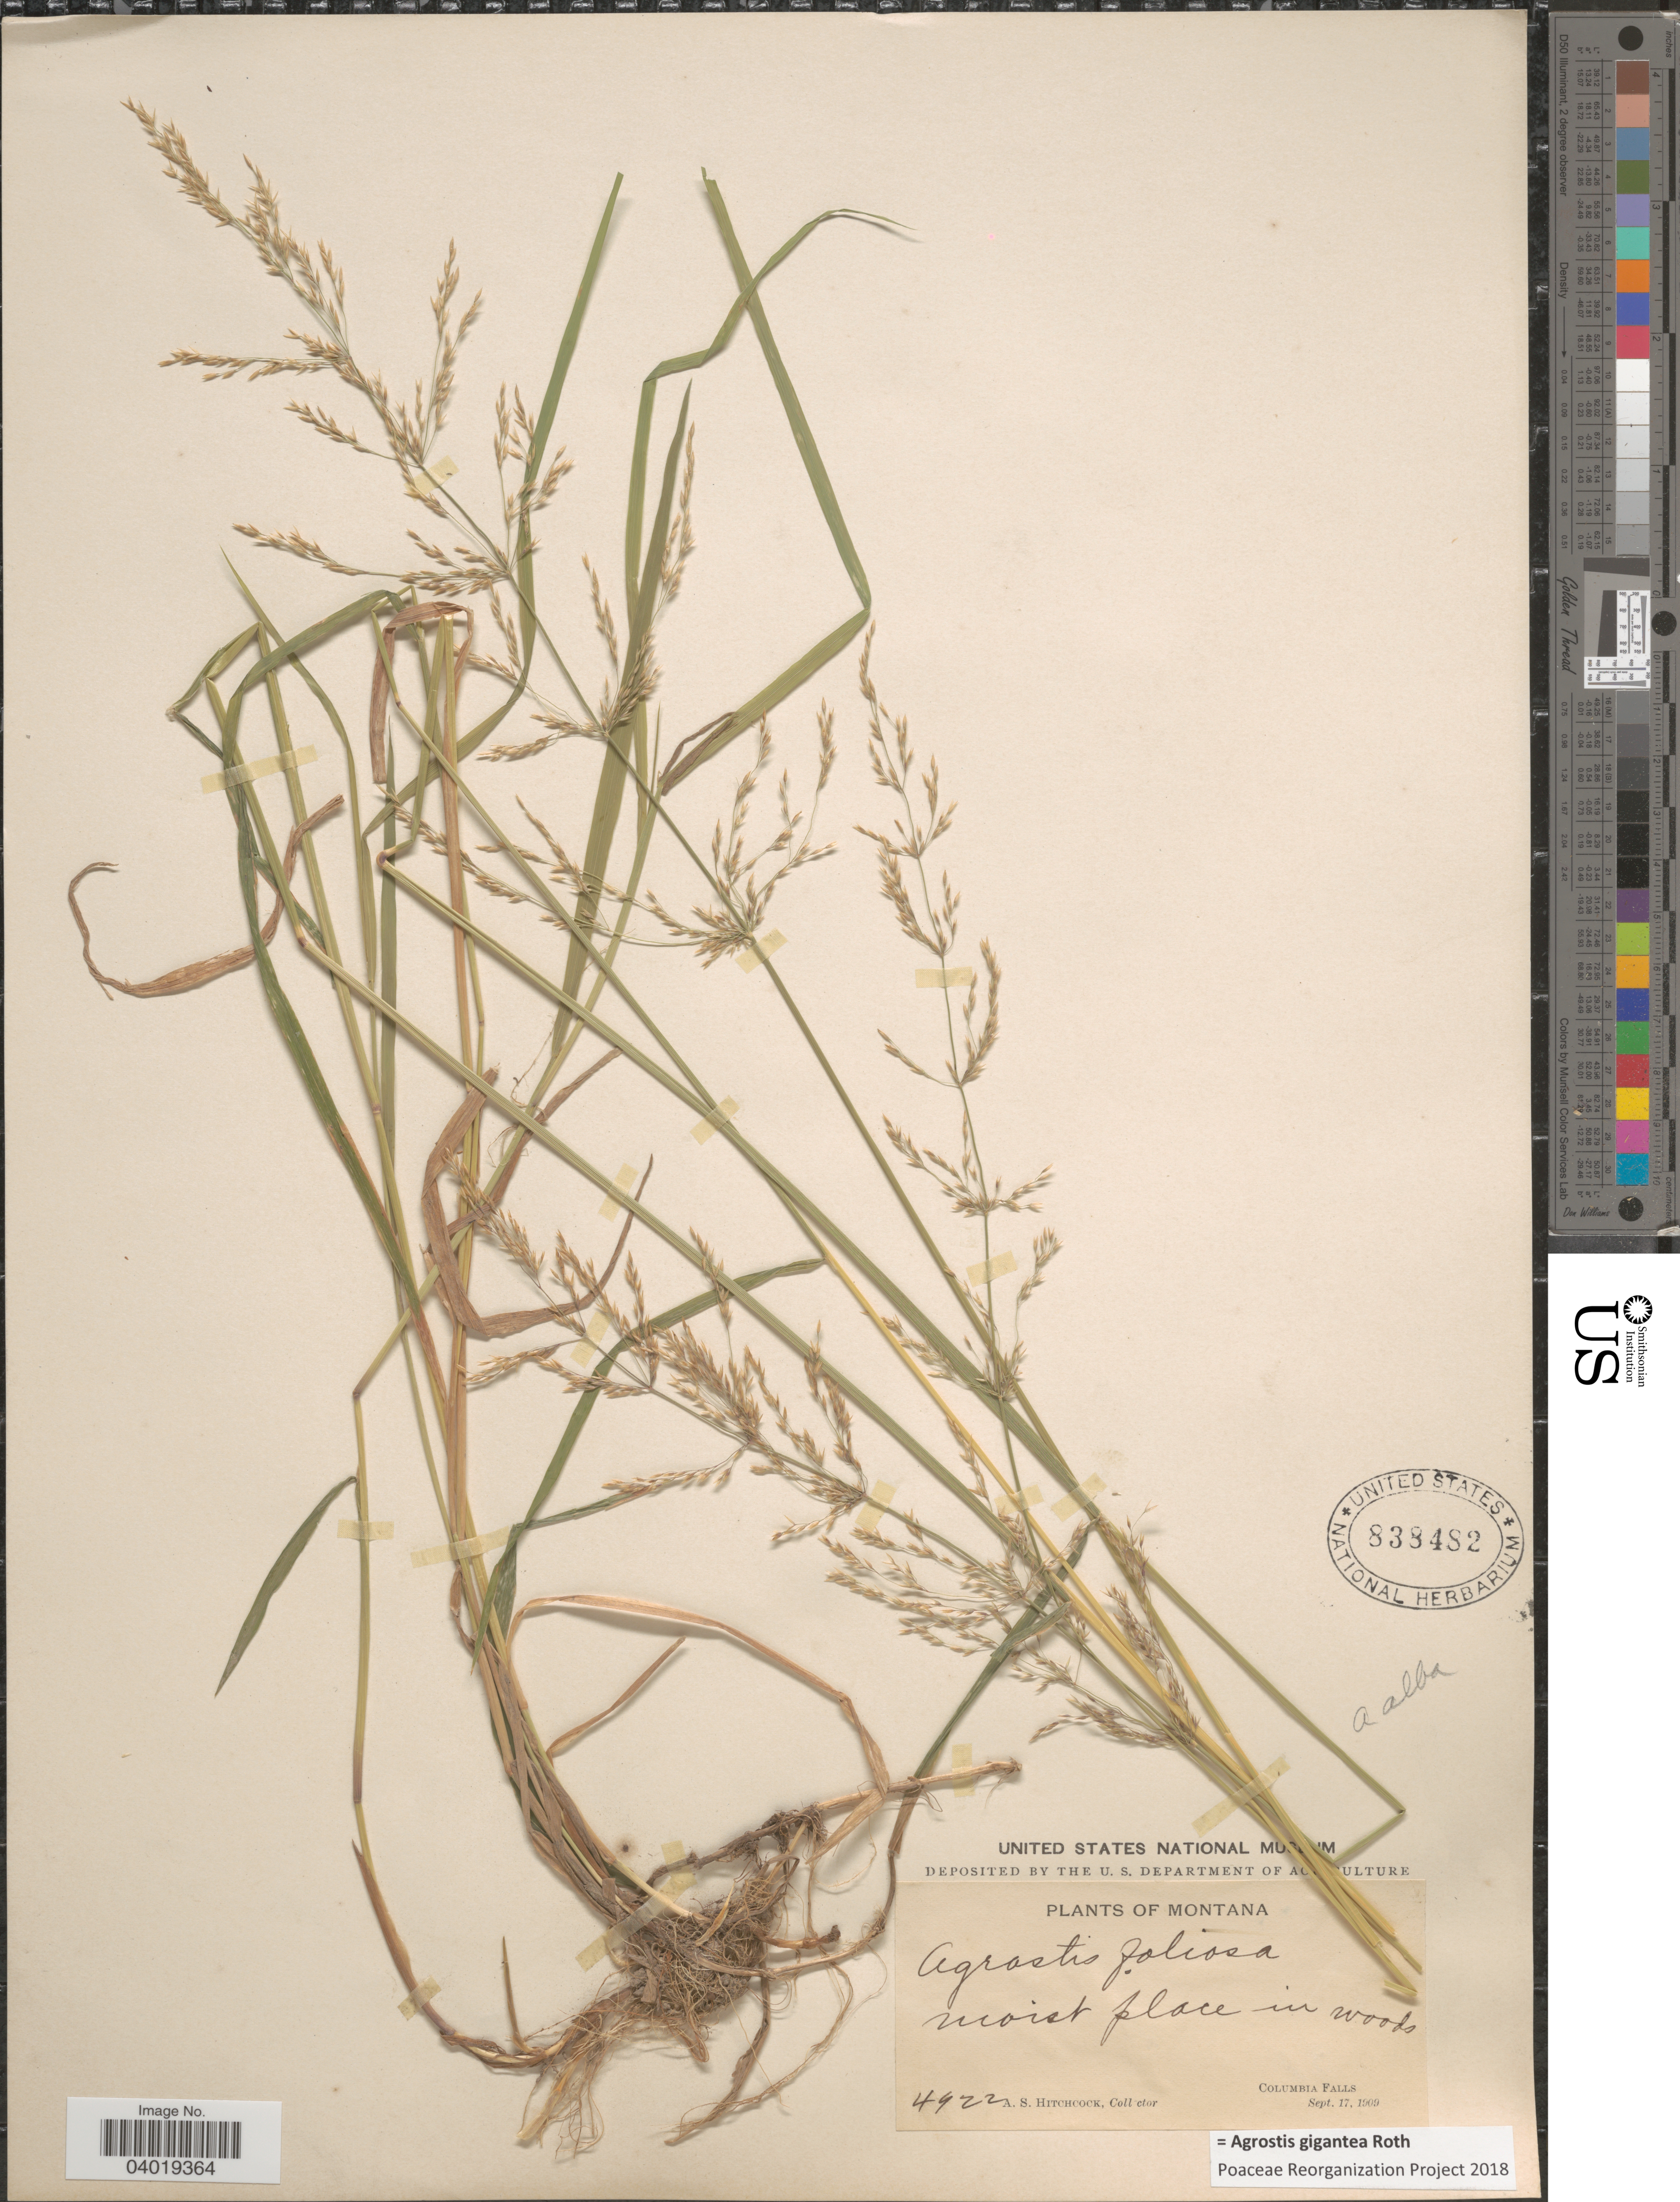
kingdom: Plantae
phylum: Tracheophyta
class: Liliopsida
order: Poales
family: Poaceae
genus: Agrostis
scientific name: Agrostis gigantea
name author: Roth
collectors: A. S. Hitchcock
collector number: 4922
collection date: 1909-09-17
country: United States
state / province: Montana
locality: Moist place in woods. Columbia Falls.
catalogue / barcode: US 838482